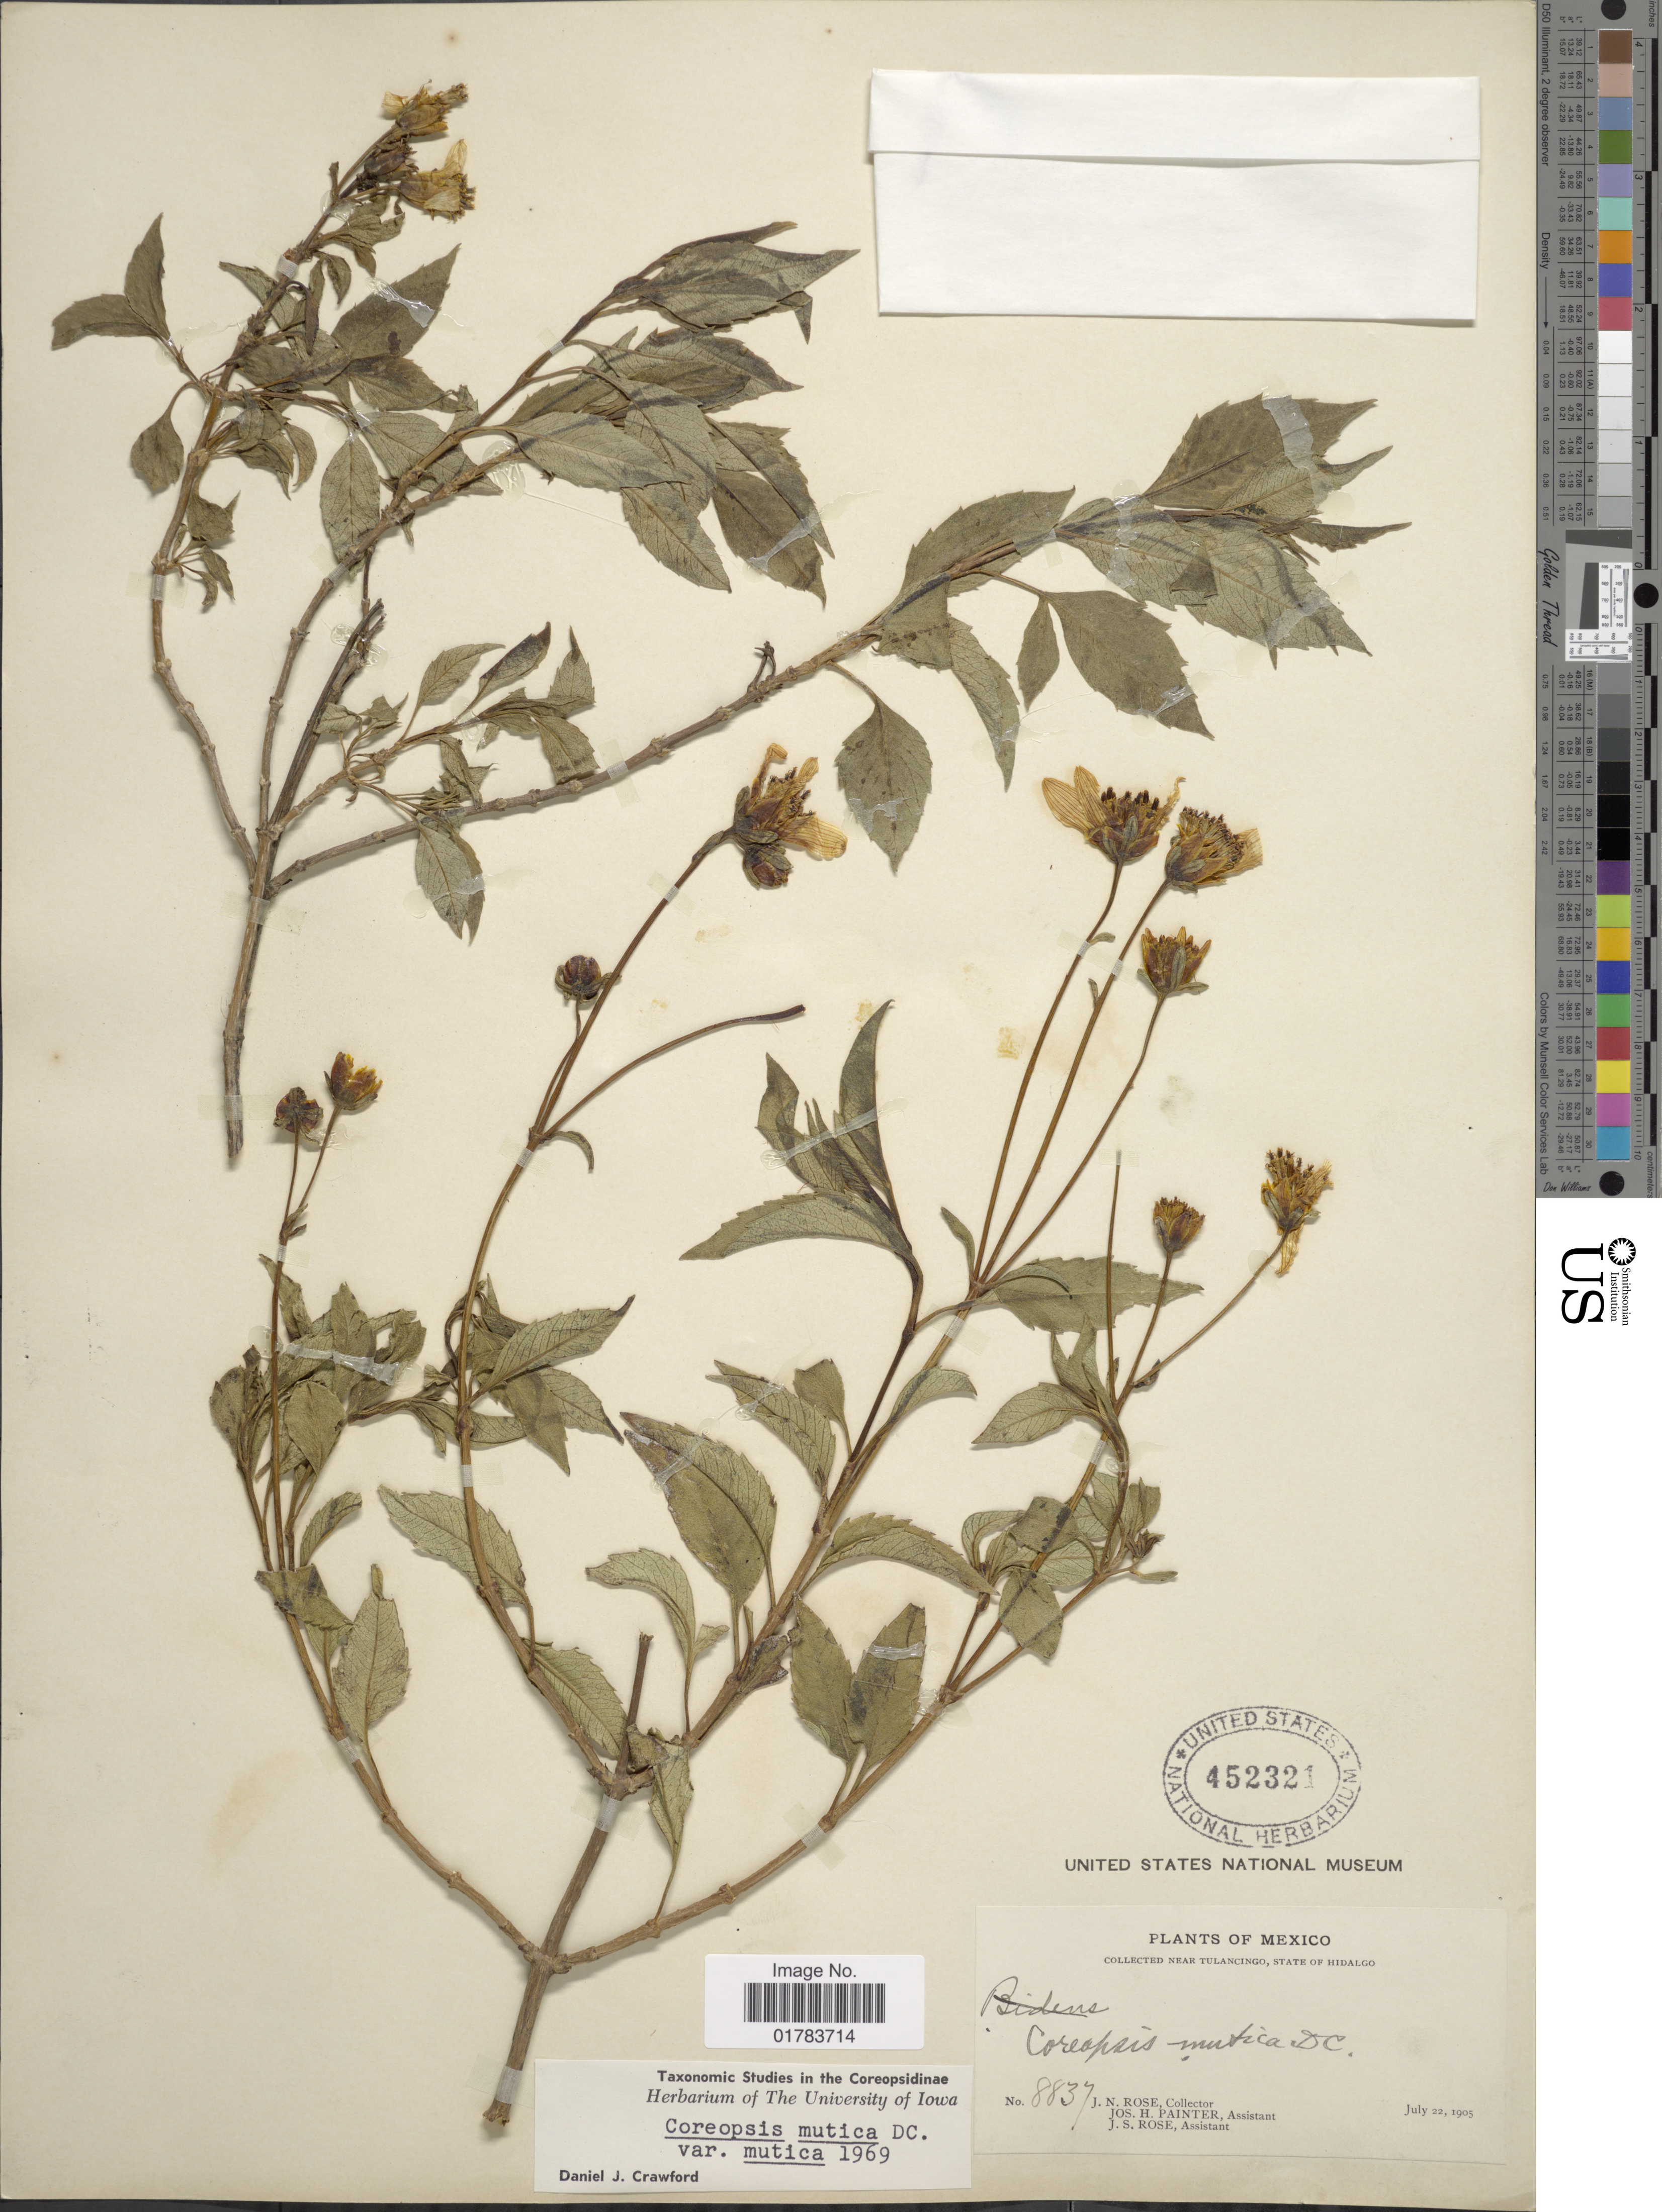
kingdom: Plantae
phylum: Tracheophyta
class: Magnoliopsida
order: Asterales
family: Asteraceae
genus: Coreopsis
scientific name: Coreopsis mutica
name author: DC.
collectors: J. N. Rose, J. H. Painter & J. S. Rose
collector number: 8837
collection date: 1905-07-22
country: Mexico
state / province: Hidalgo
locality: Near Tulancingo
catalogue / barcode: US 452321